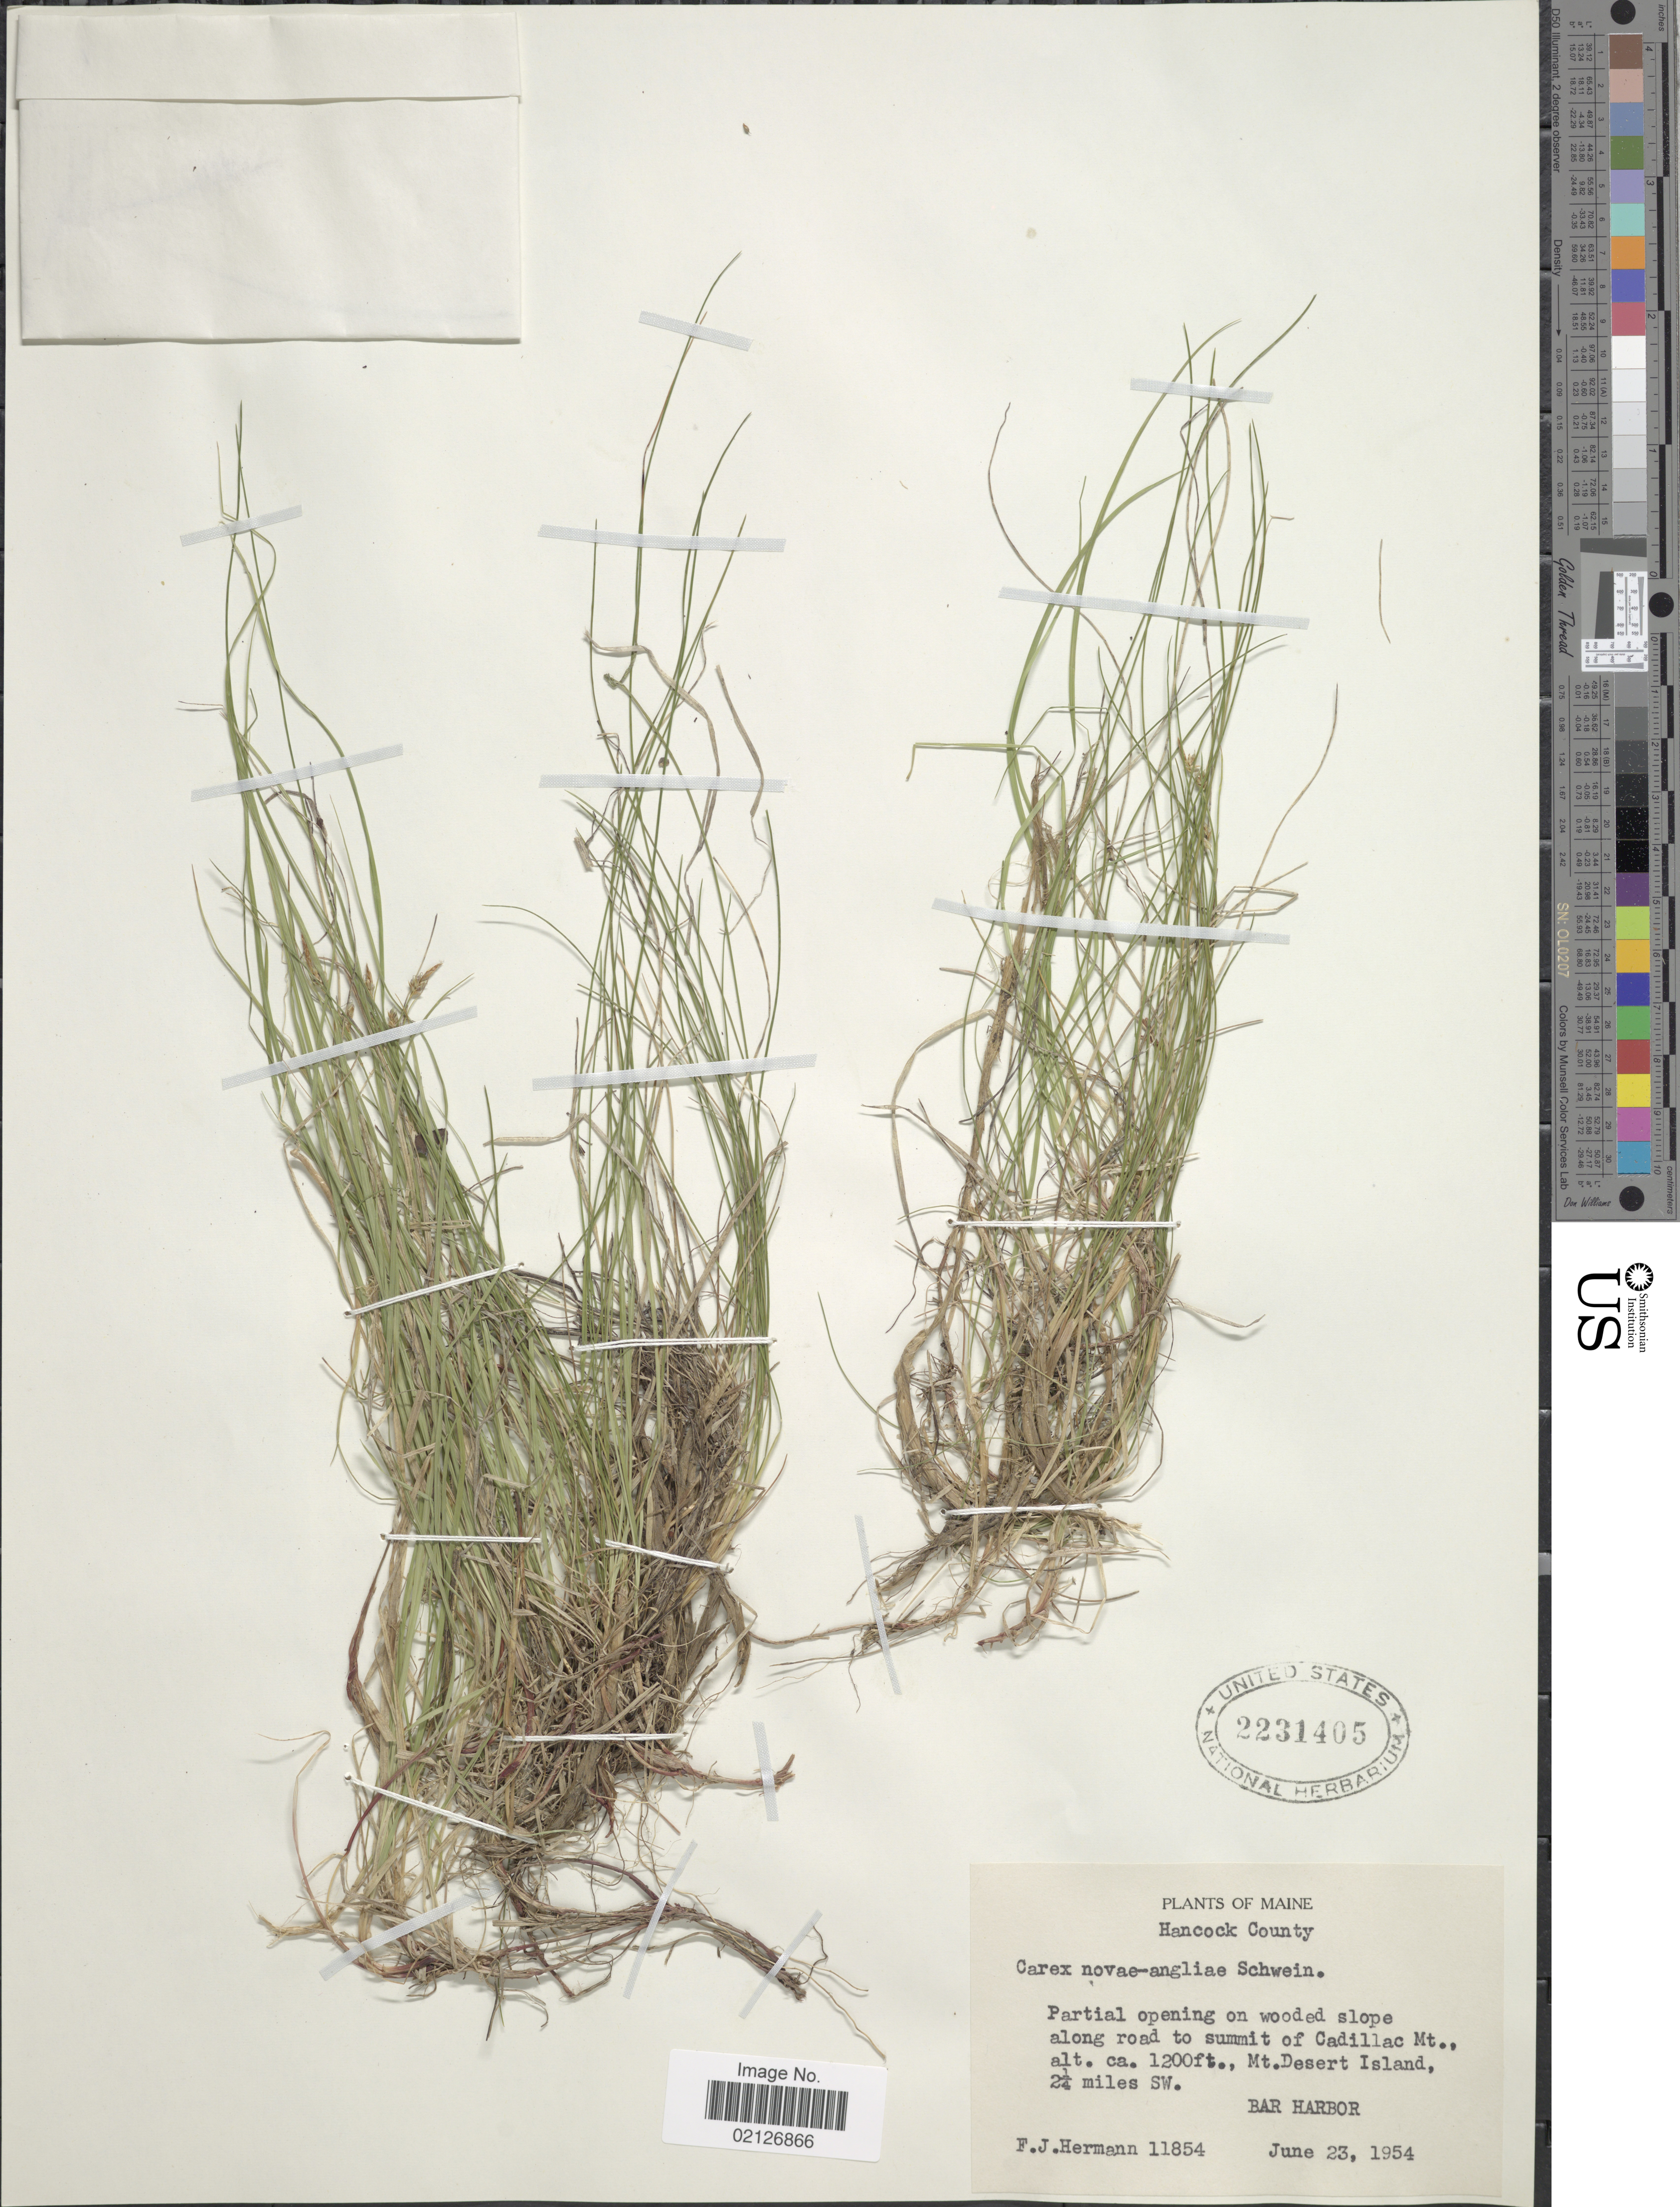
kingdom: Plantae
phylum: Tracheophyta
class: Liliopsida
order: Poales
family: Cyperaceae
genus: Carex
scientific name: Carex novae-angliae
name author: Schwein.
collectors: F. J. Hermann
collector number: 11854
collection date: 1954-06-23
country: United States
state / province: Maine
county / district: Hancock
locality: partial opening on wooded slope, along road to summit of Cadillac Mt., Mt. Desert Island, 2 1/4 miles SW. Bar Harbor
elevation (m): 366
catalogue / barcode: US 2231405